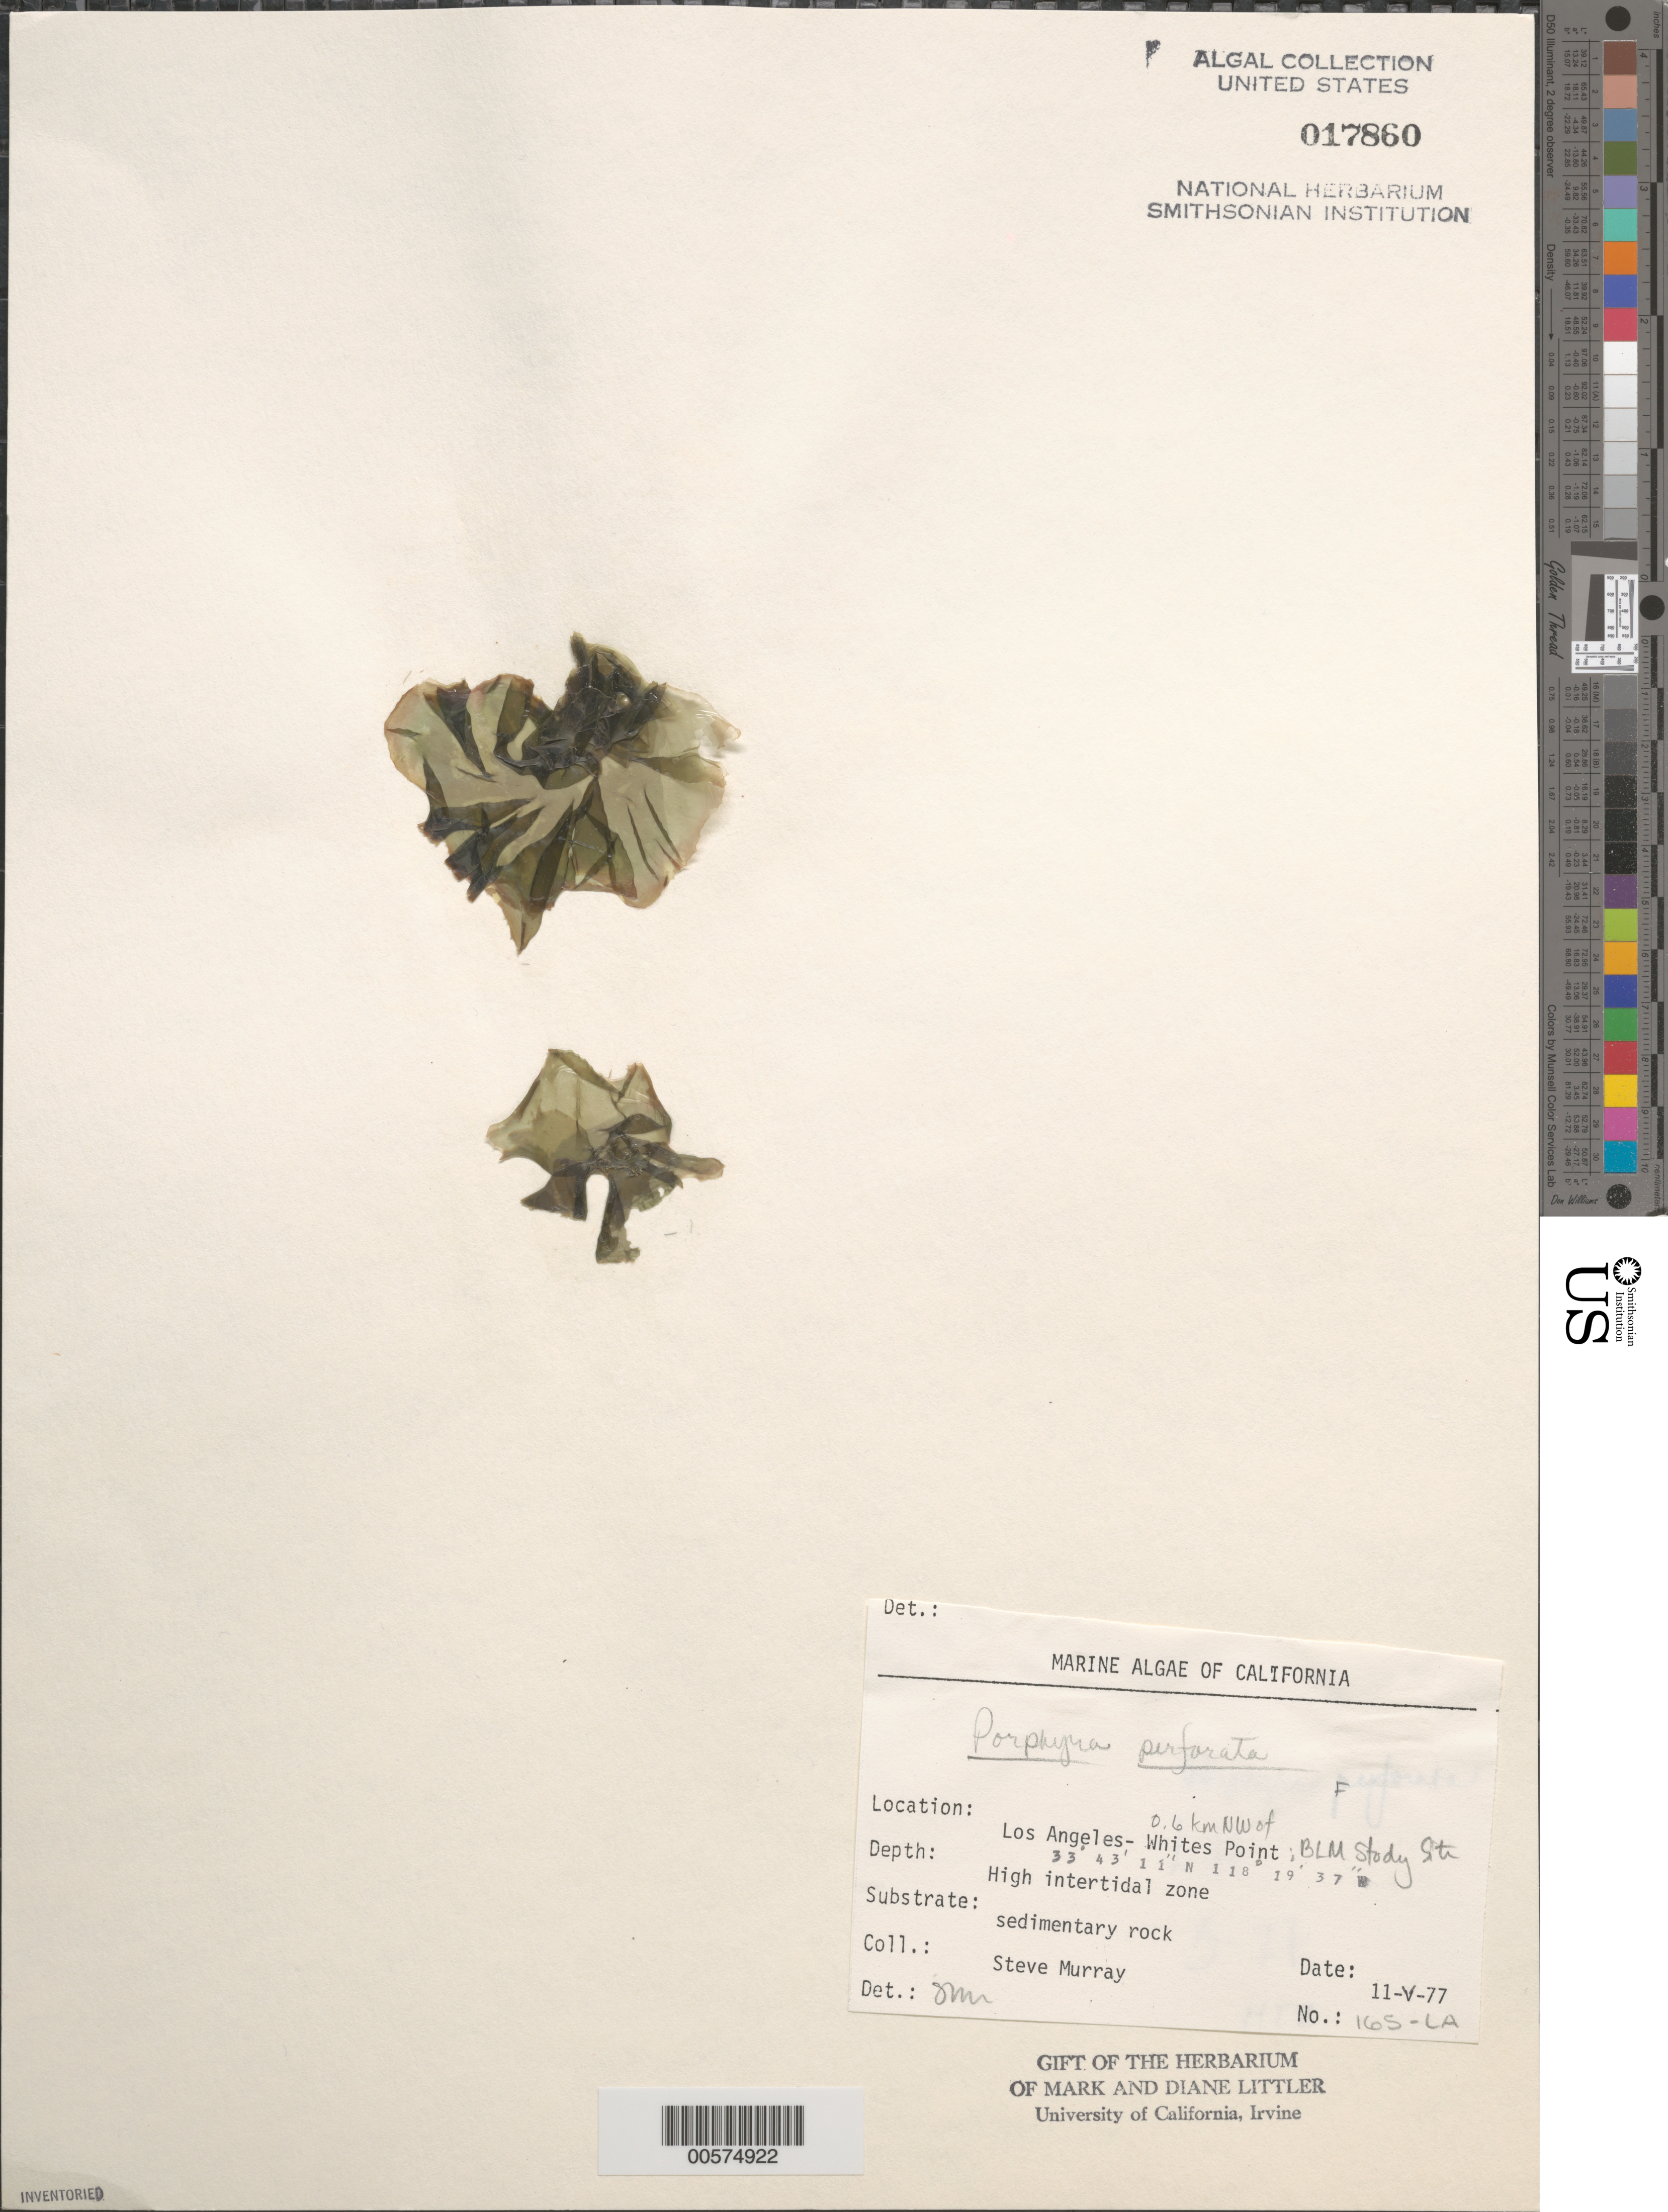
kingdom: Plantae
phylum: Rhodophyta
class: Bangiophyceae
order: Bangiales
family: Bangiaceae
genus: Pyropia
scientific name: Pyropia perforata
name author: (J. Agardh) S.C. Lindstrom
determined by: Algae name updating Project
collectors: S. N. Murray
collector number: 165-la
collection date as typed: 11 May 1977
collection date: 1977-05-11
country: United States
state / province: California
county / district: Los Angeles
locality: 0.6 km northwest of Whites Point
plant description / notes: BLM-SOCALBIGHT Rocky Intertidal Survey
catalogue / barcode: US 17860